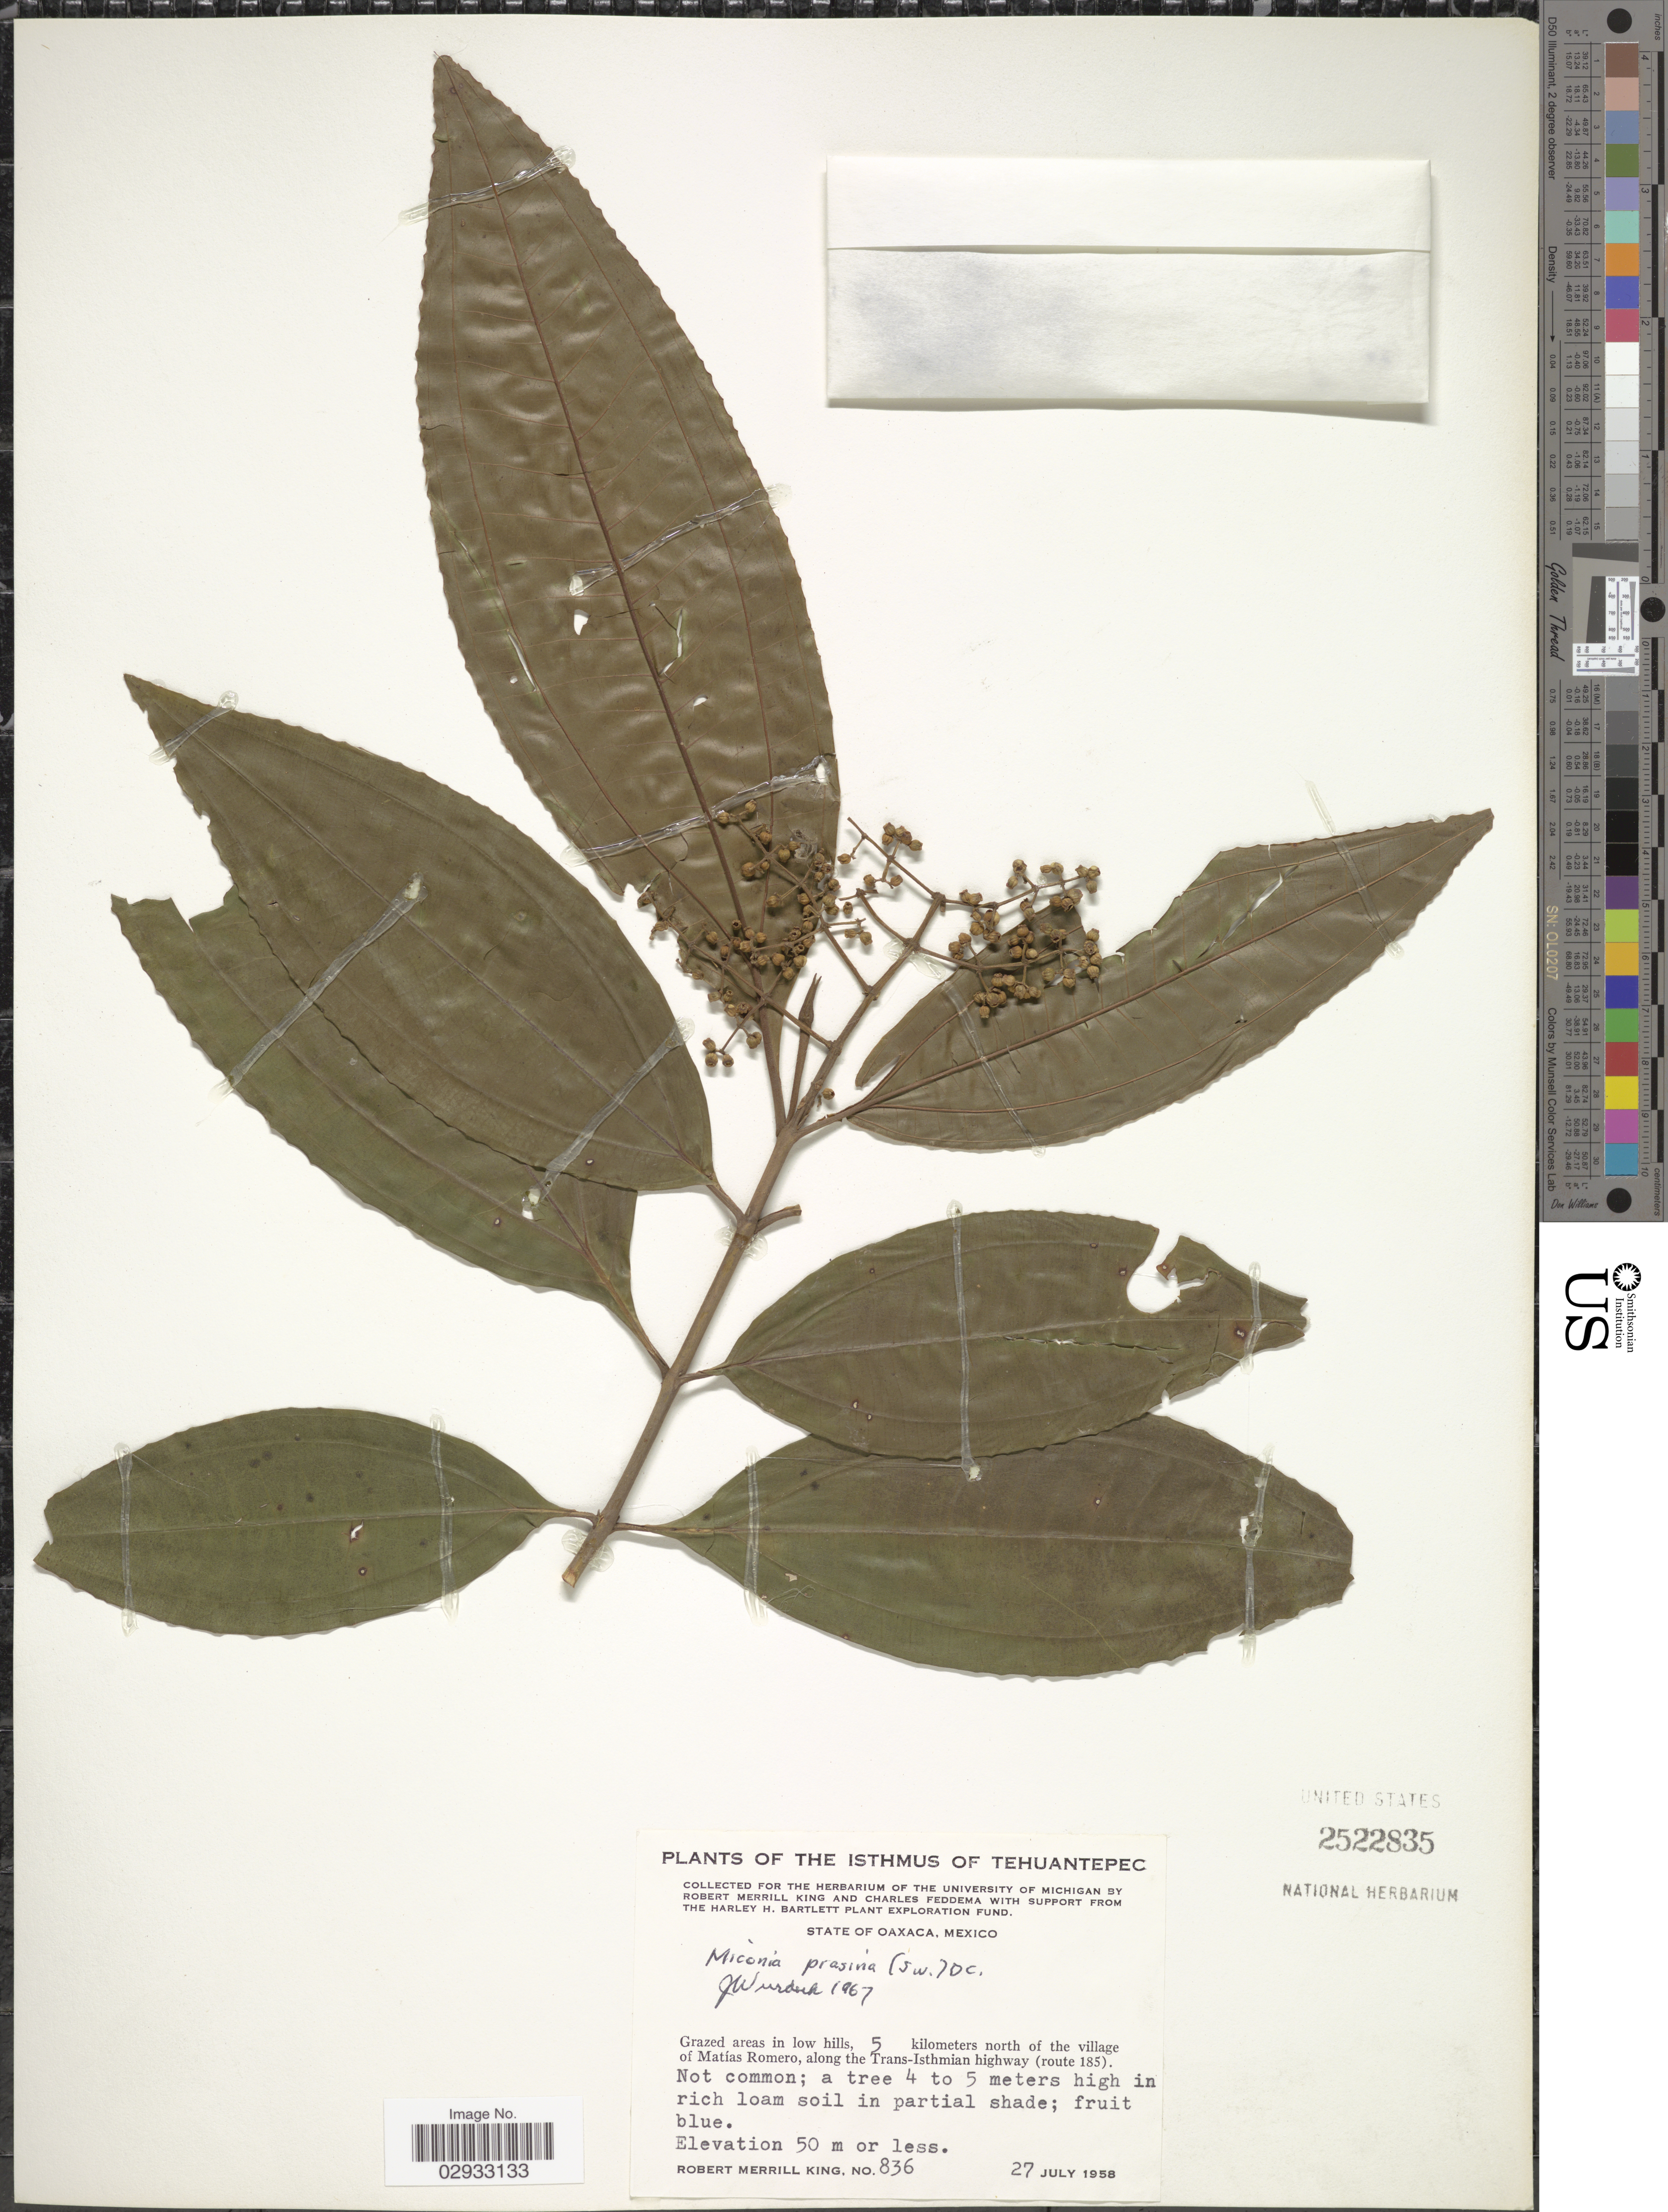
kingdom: Plantae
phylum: Tracheophyta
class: Magnoliopsida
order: Myrtales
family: Melastomataceae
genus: Miconia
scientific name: Miconia pteropoda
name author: Benth.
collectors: R. M. King & C. Feddema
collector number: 836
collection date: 1958-07-27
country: Mexico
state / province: Oaxaca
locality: The Isthmus of Tehuantepec. State of Oaxaca. Grazed areas in low hills, 5 kilometers north of the village of Matías Romero, along the Trans-Isthmian highway (route 185).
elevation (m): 50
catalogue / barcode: US 2522835